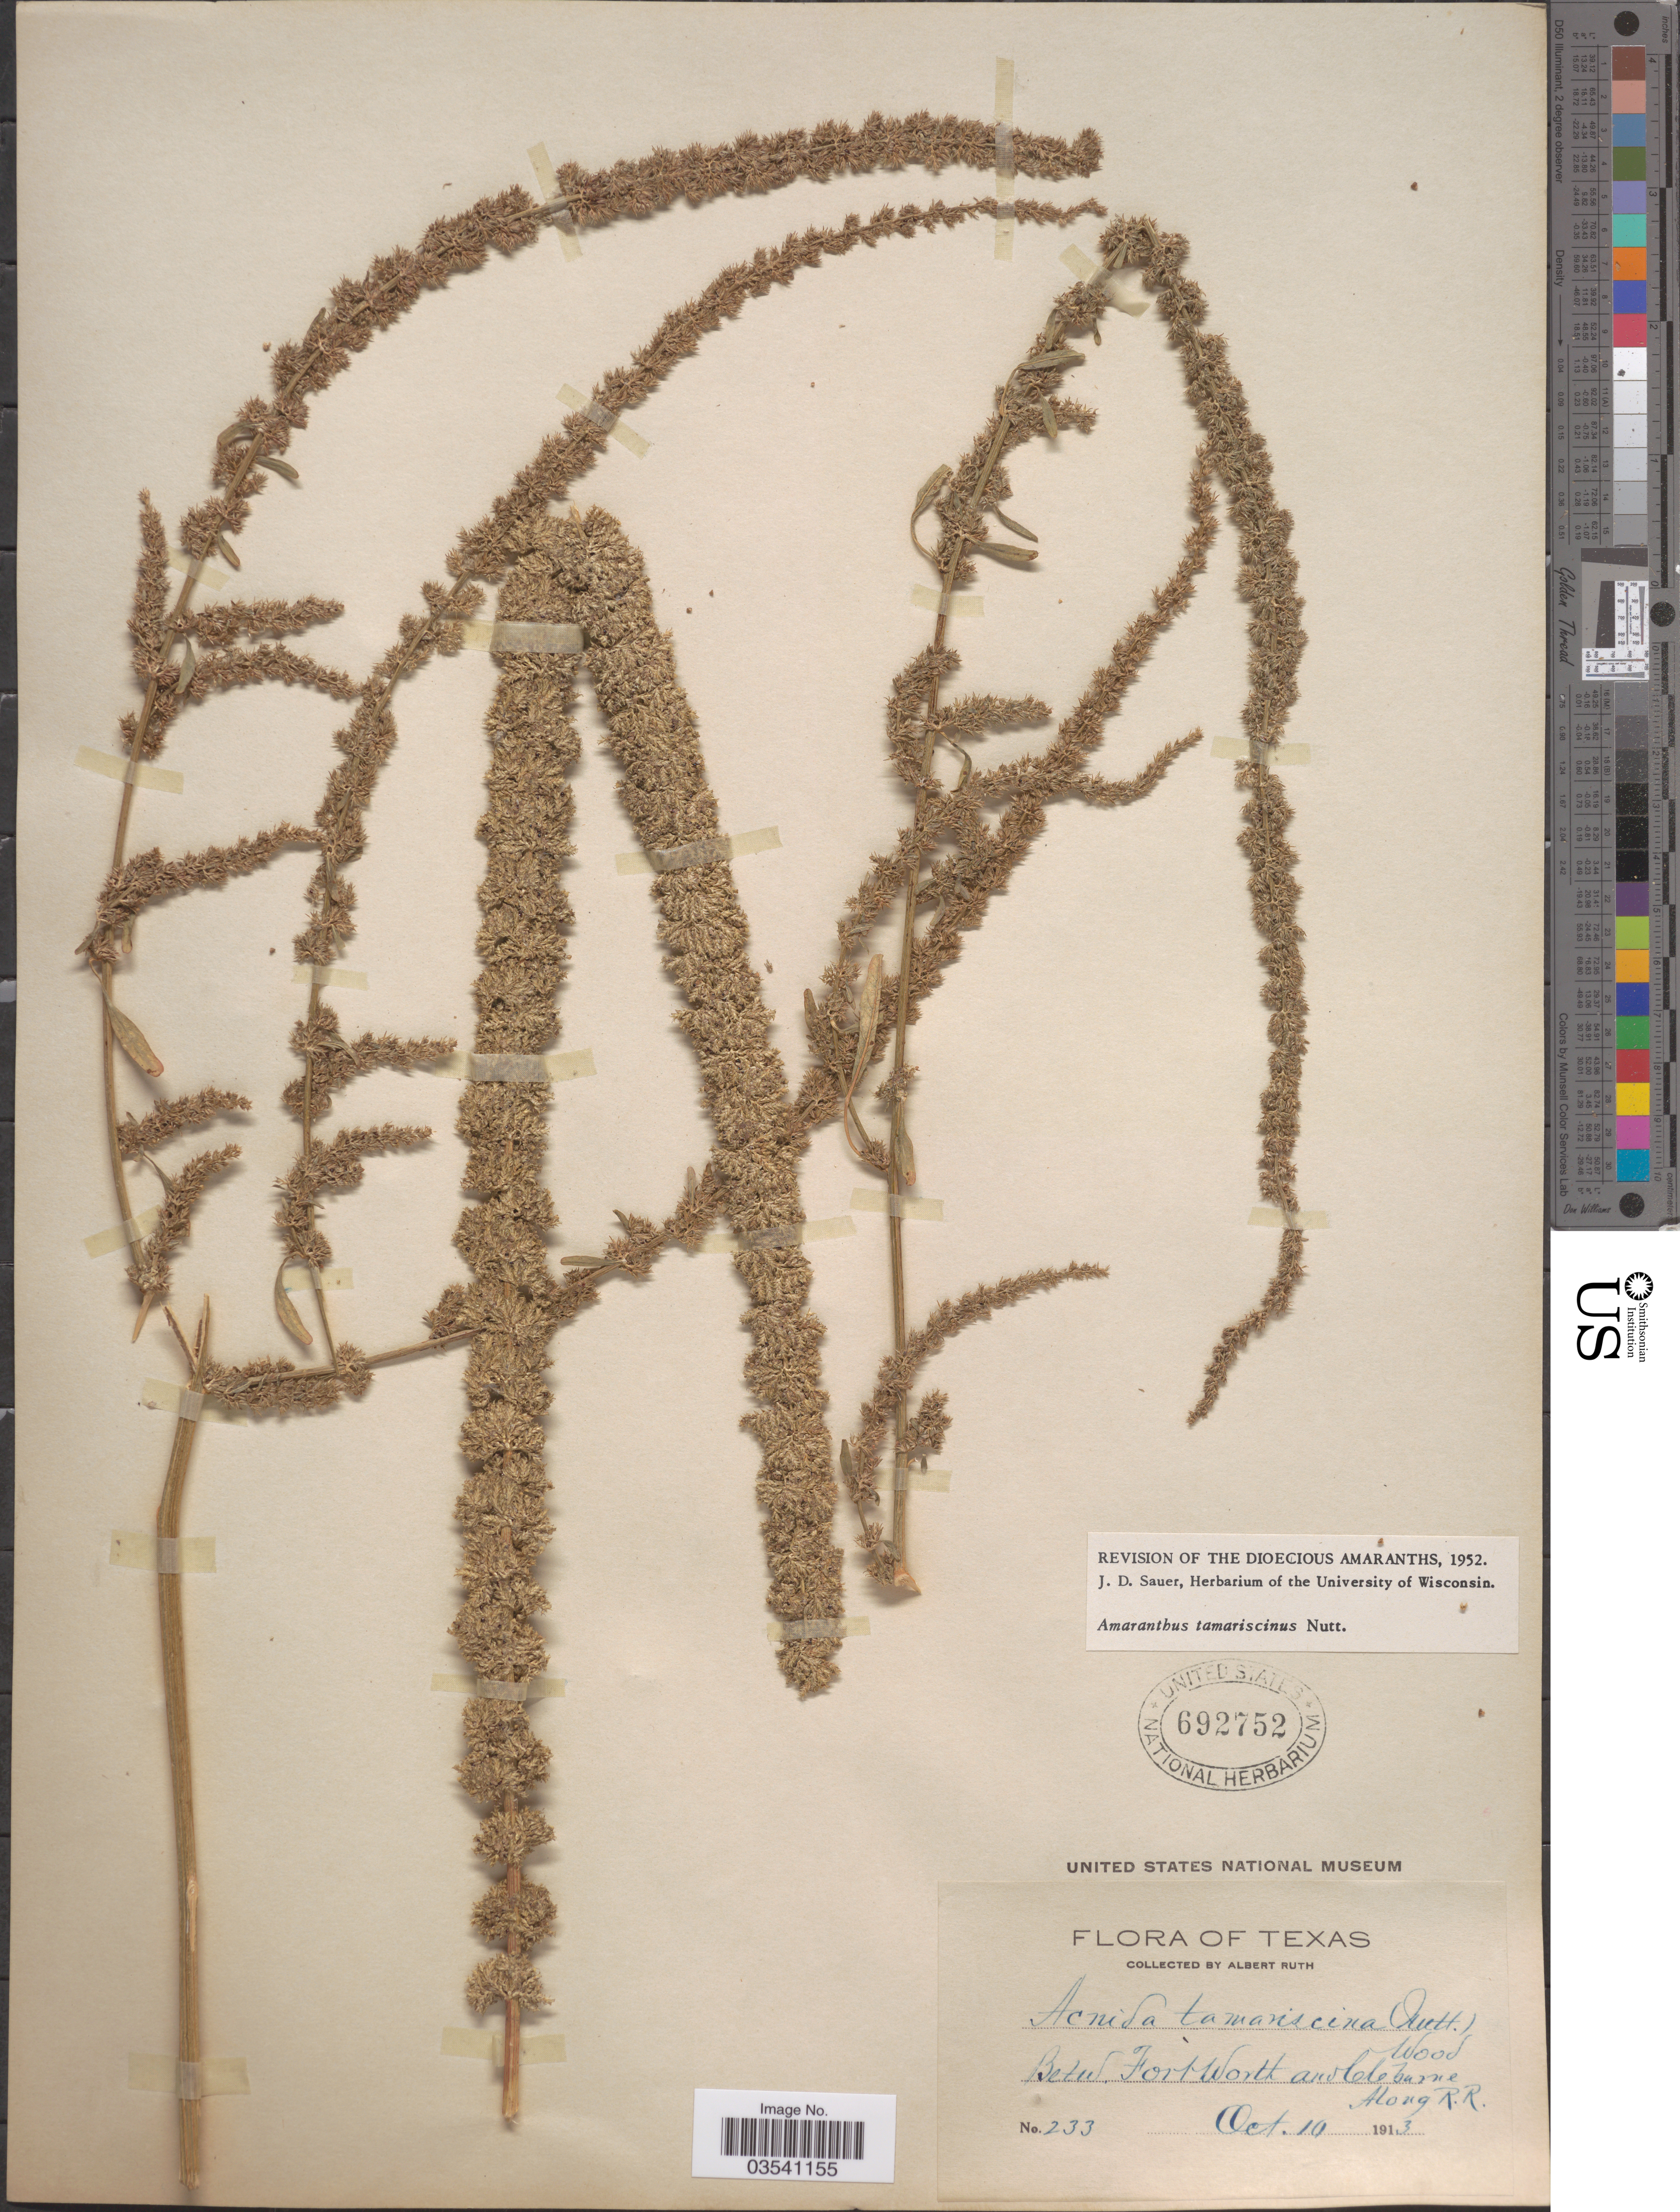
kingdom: Plantae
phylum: Tracheophyta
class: Magnoliopsida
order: Caryophyllales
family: Amaranthaceae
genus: Amaranthus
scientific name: Amaranthus tamariscinus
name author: Nutt.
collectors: A. Ruth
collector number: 233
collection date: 1913-10-10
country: United States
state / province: Texas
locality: Betw. Forth Worth and Cleburne Along R.R.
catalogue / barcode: US 692752